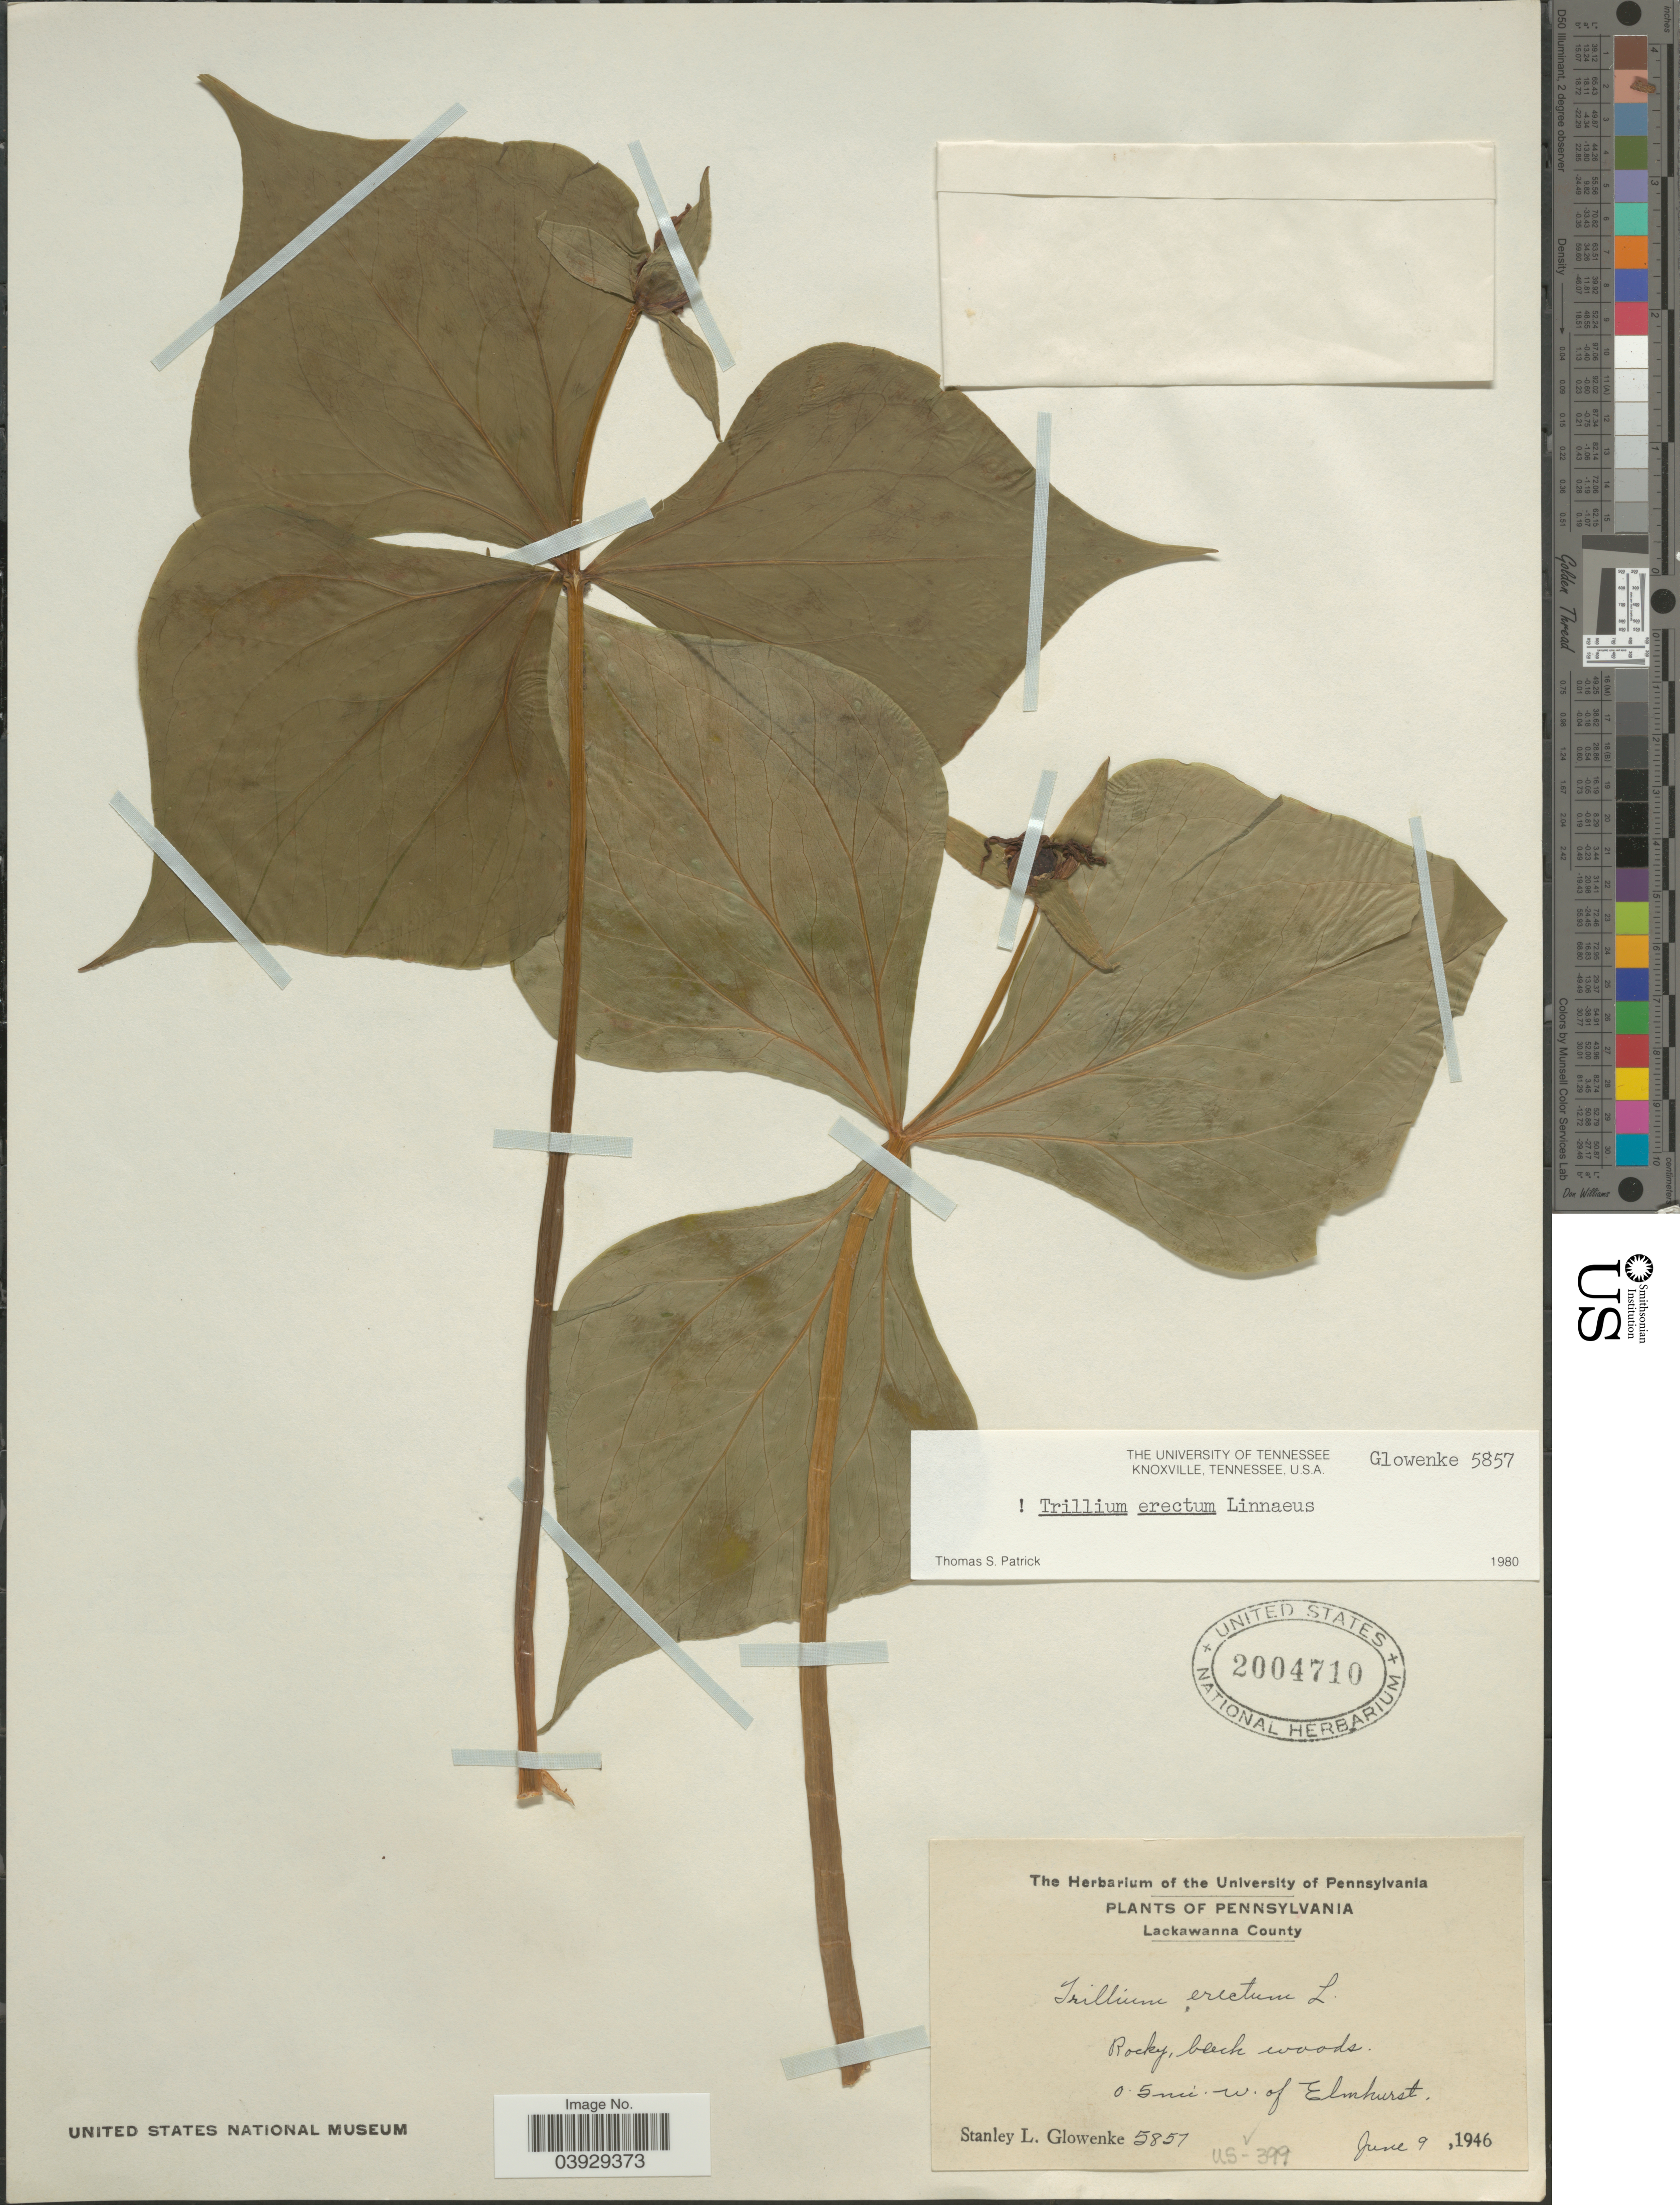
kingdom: Plantae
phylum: Tracheophyta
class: Liliopsida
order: Liliales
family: Melanthiaceae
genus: Trillium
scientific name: Trillium erectum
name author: L.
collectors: S. Glowenke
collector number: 5857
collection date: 1946-06-09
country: United States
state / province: Pennsylvania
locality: Lackawanna County. Rocky, beech woods. 0.5 mi. W. of Elmhurst.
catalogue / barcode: US 2004710